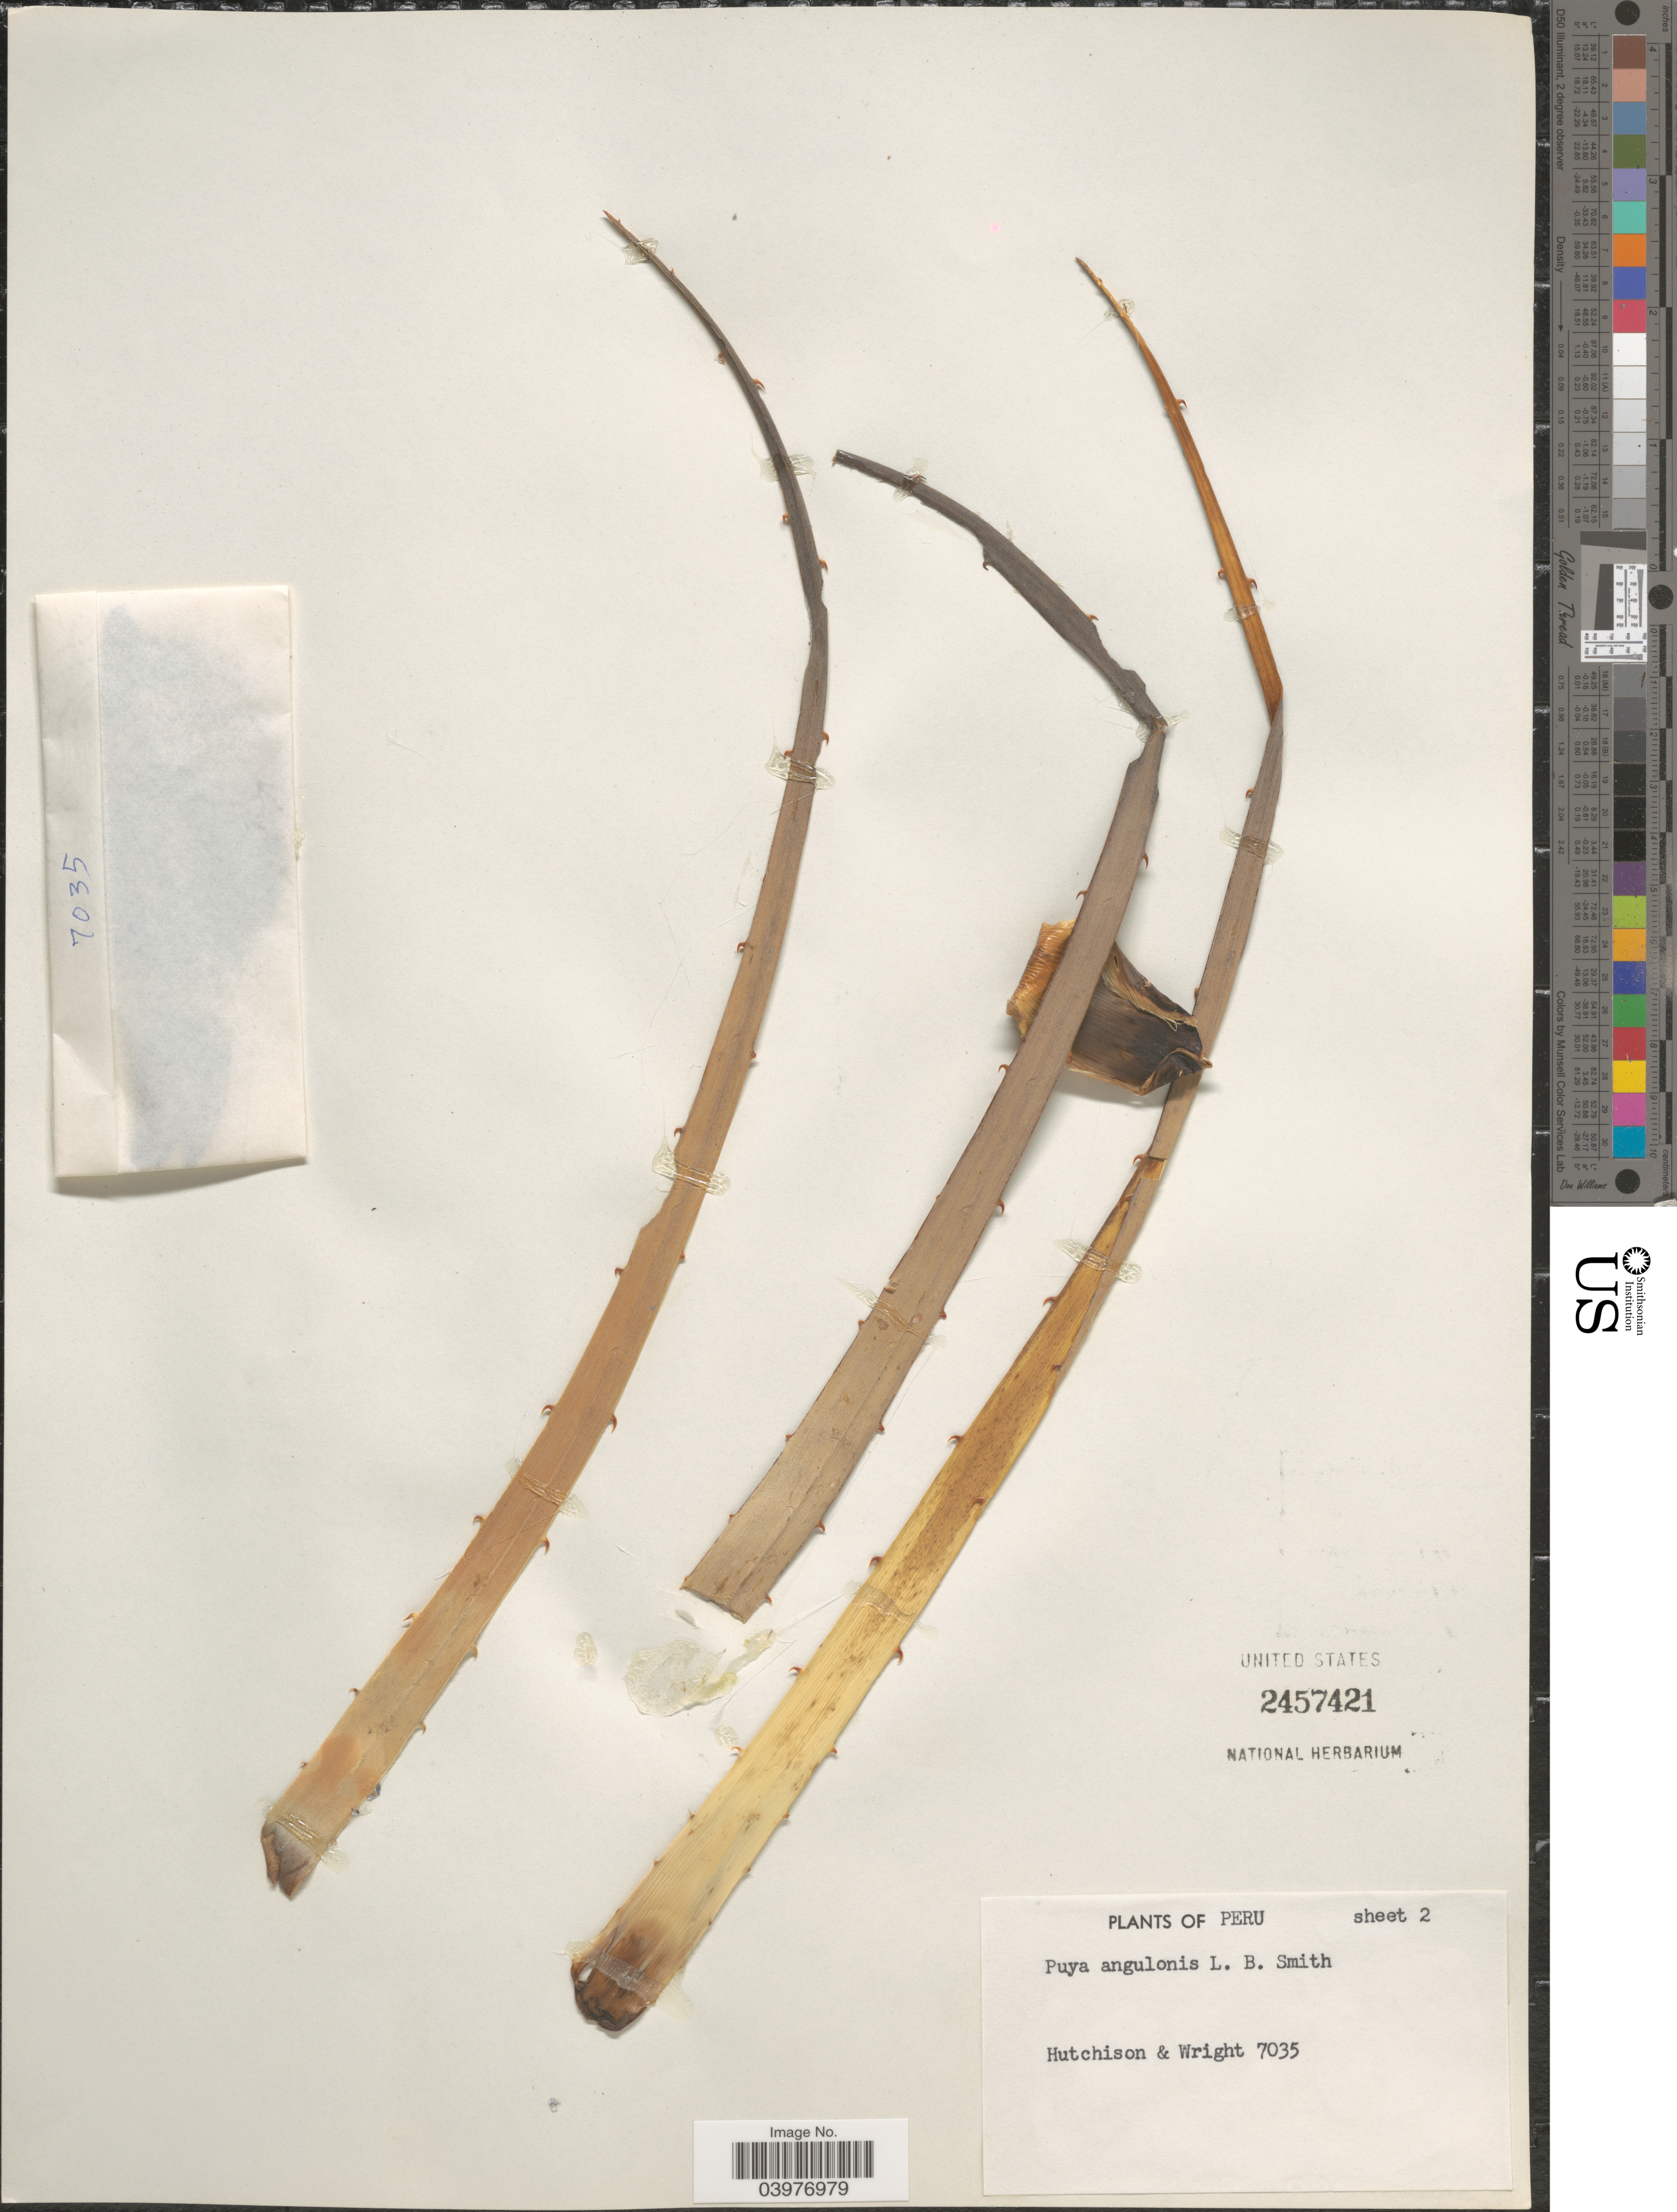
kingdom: Plantae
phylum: Tracheophyta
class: Liliopsida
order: Poales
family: Bromeliaceae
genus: Puya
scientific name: Puya angulonis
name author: L.B. Sm.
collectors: -- Hutchison & Wright, --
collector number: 7035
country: Peru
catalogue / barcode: US 2457421